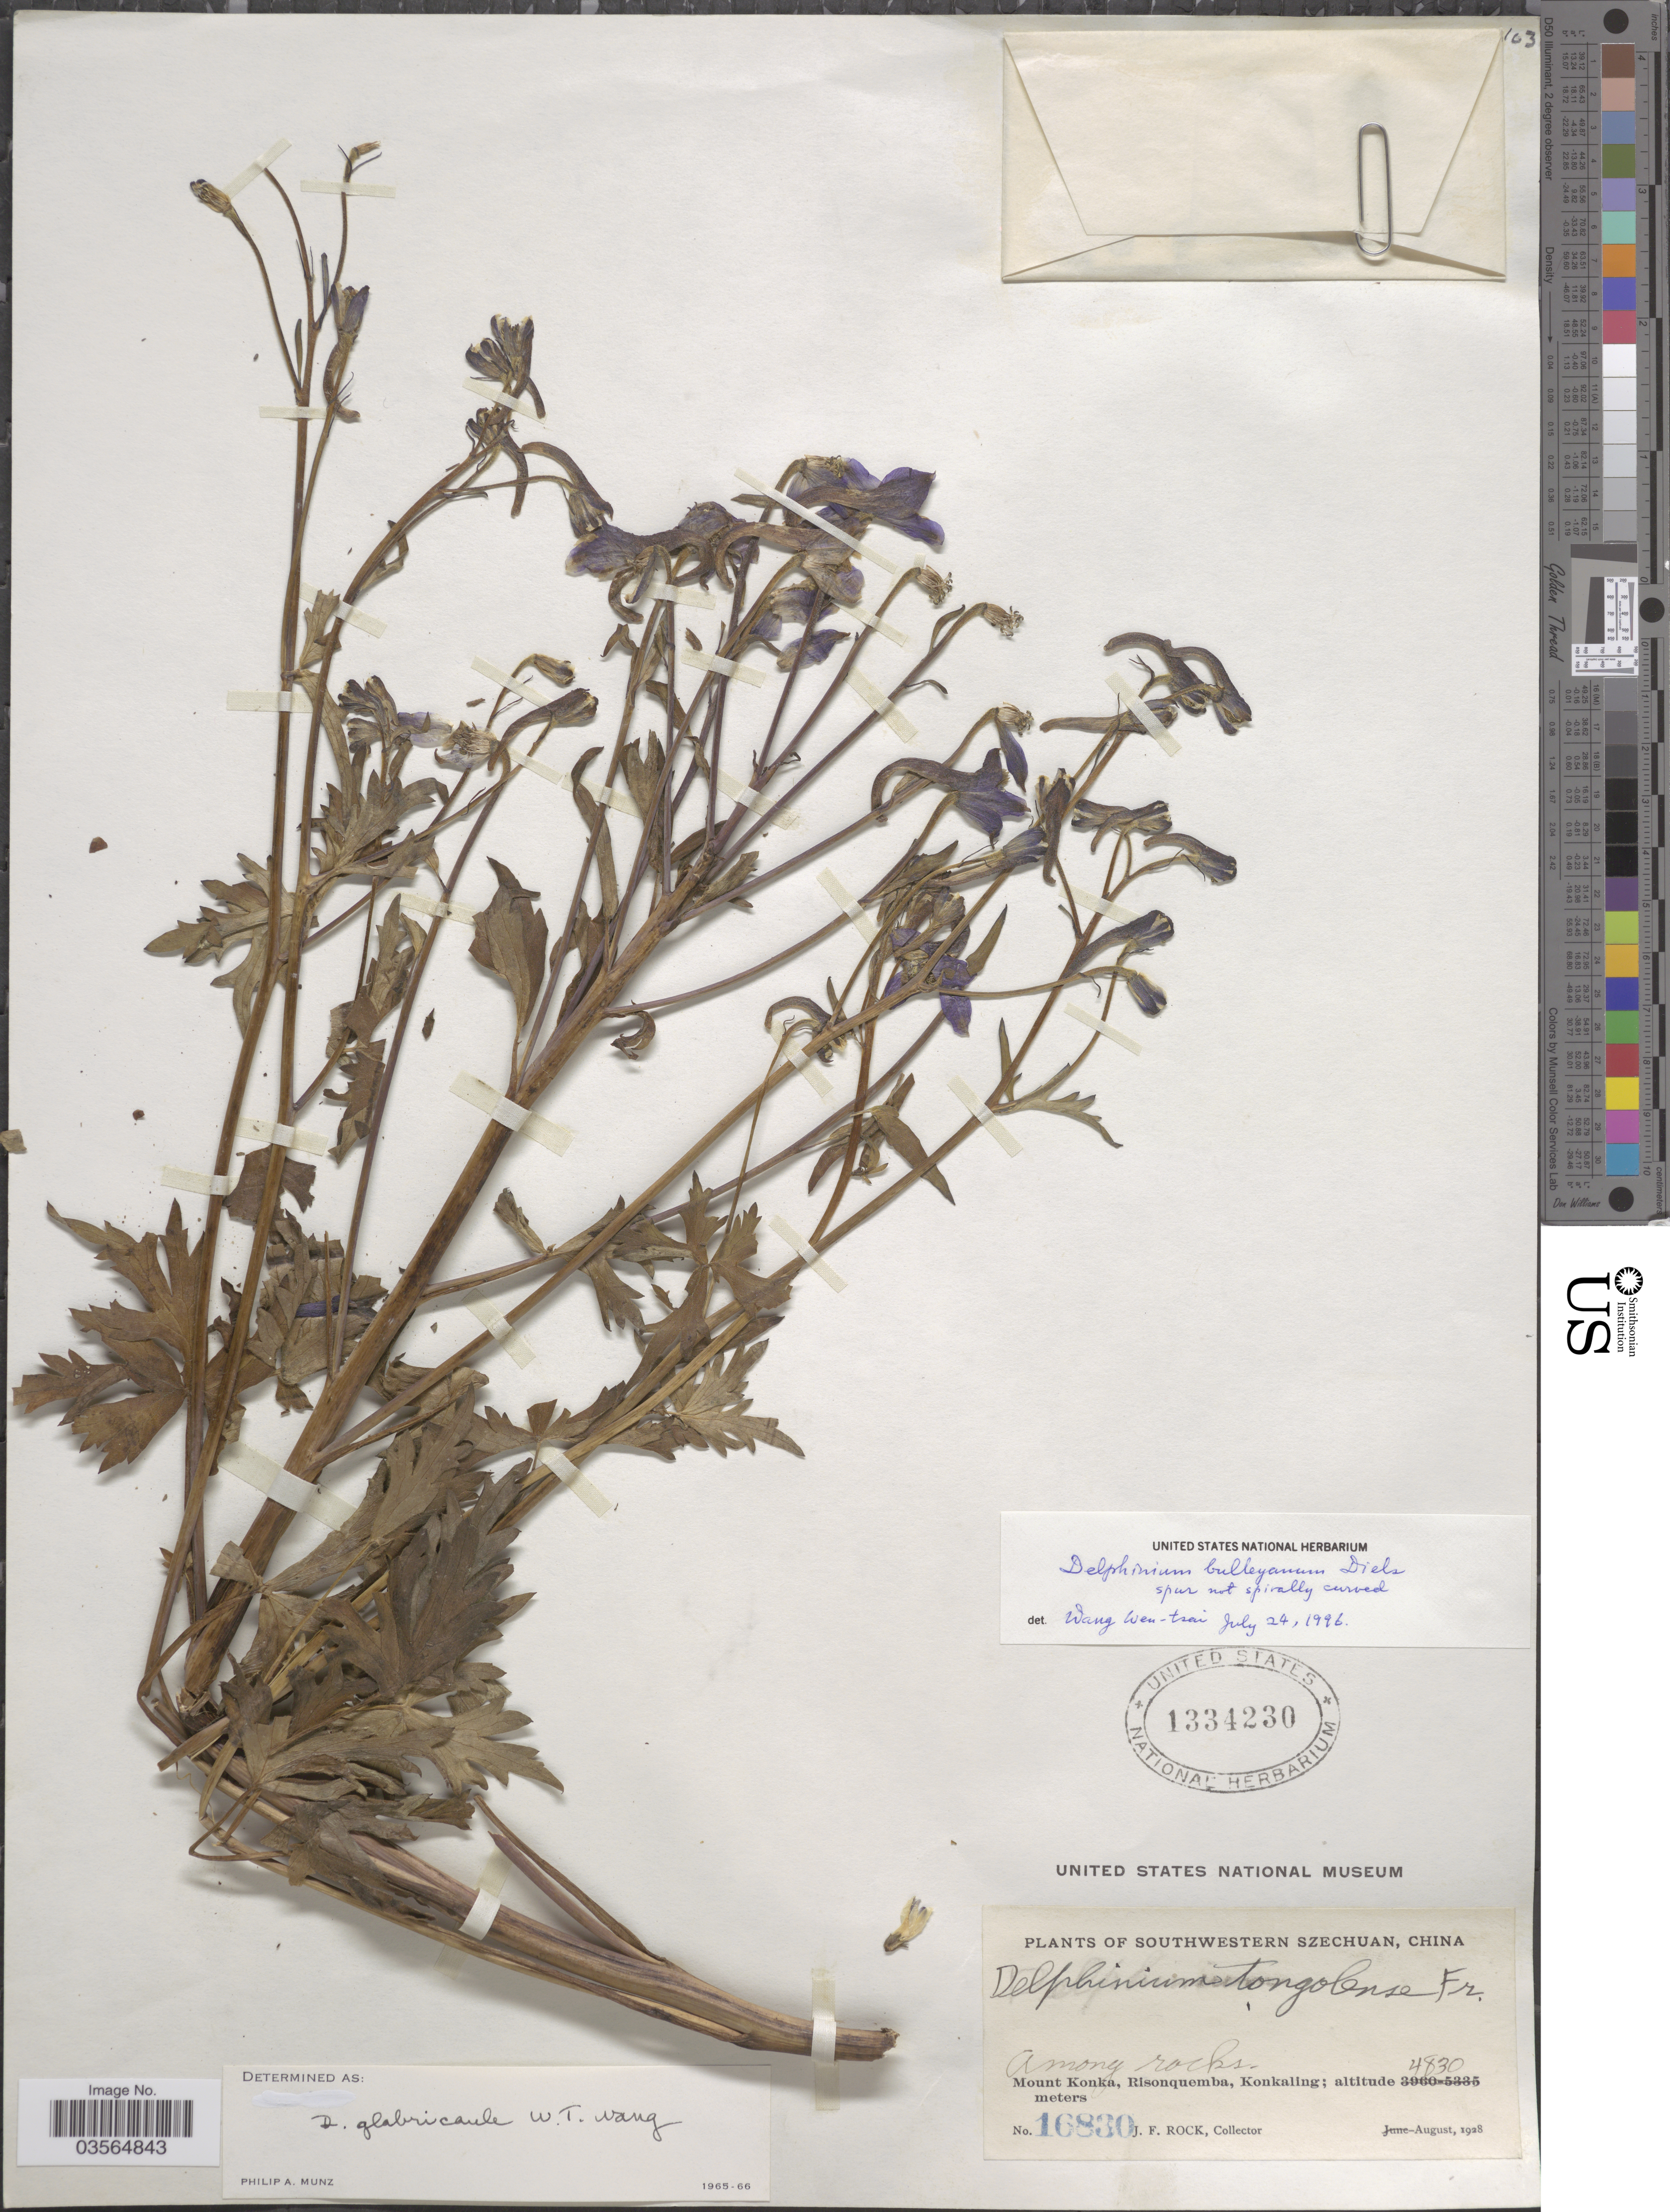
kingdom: Plantae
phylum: Tracheophyta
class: Magnoliopsida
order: Ranunculales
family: Ranunculaceae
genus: Delphinium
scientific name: Delphinium bulleyanum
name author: Forrest ex Diels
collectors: J. Rock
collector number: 16830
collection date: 1928-08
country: China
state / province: Sichuan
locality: Southwestern Szechuan. Among rocks. Mount Konka, Risonquemba, Konkaling.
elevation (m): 4830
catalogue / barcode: US 1334230